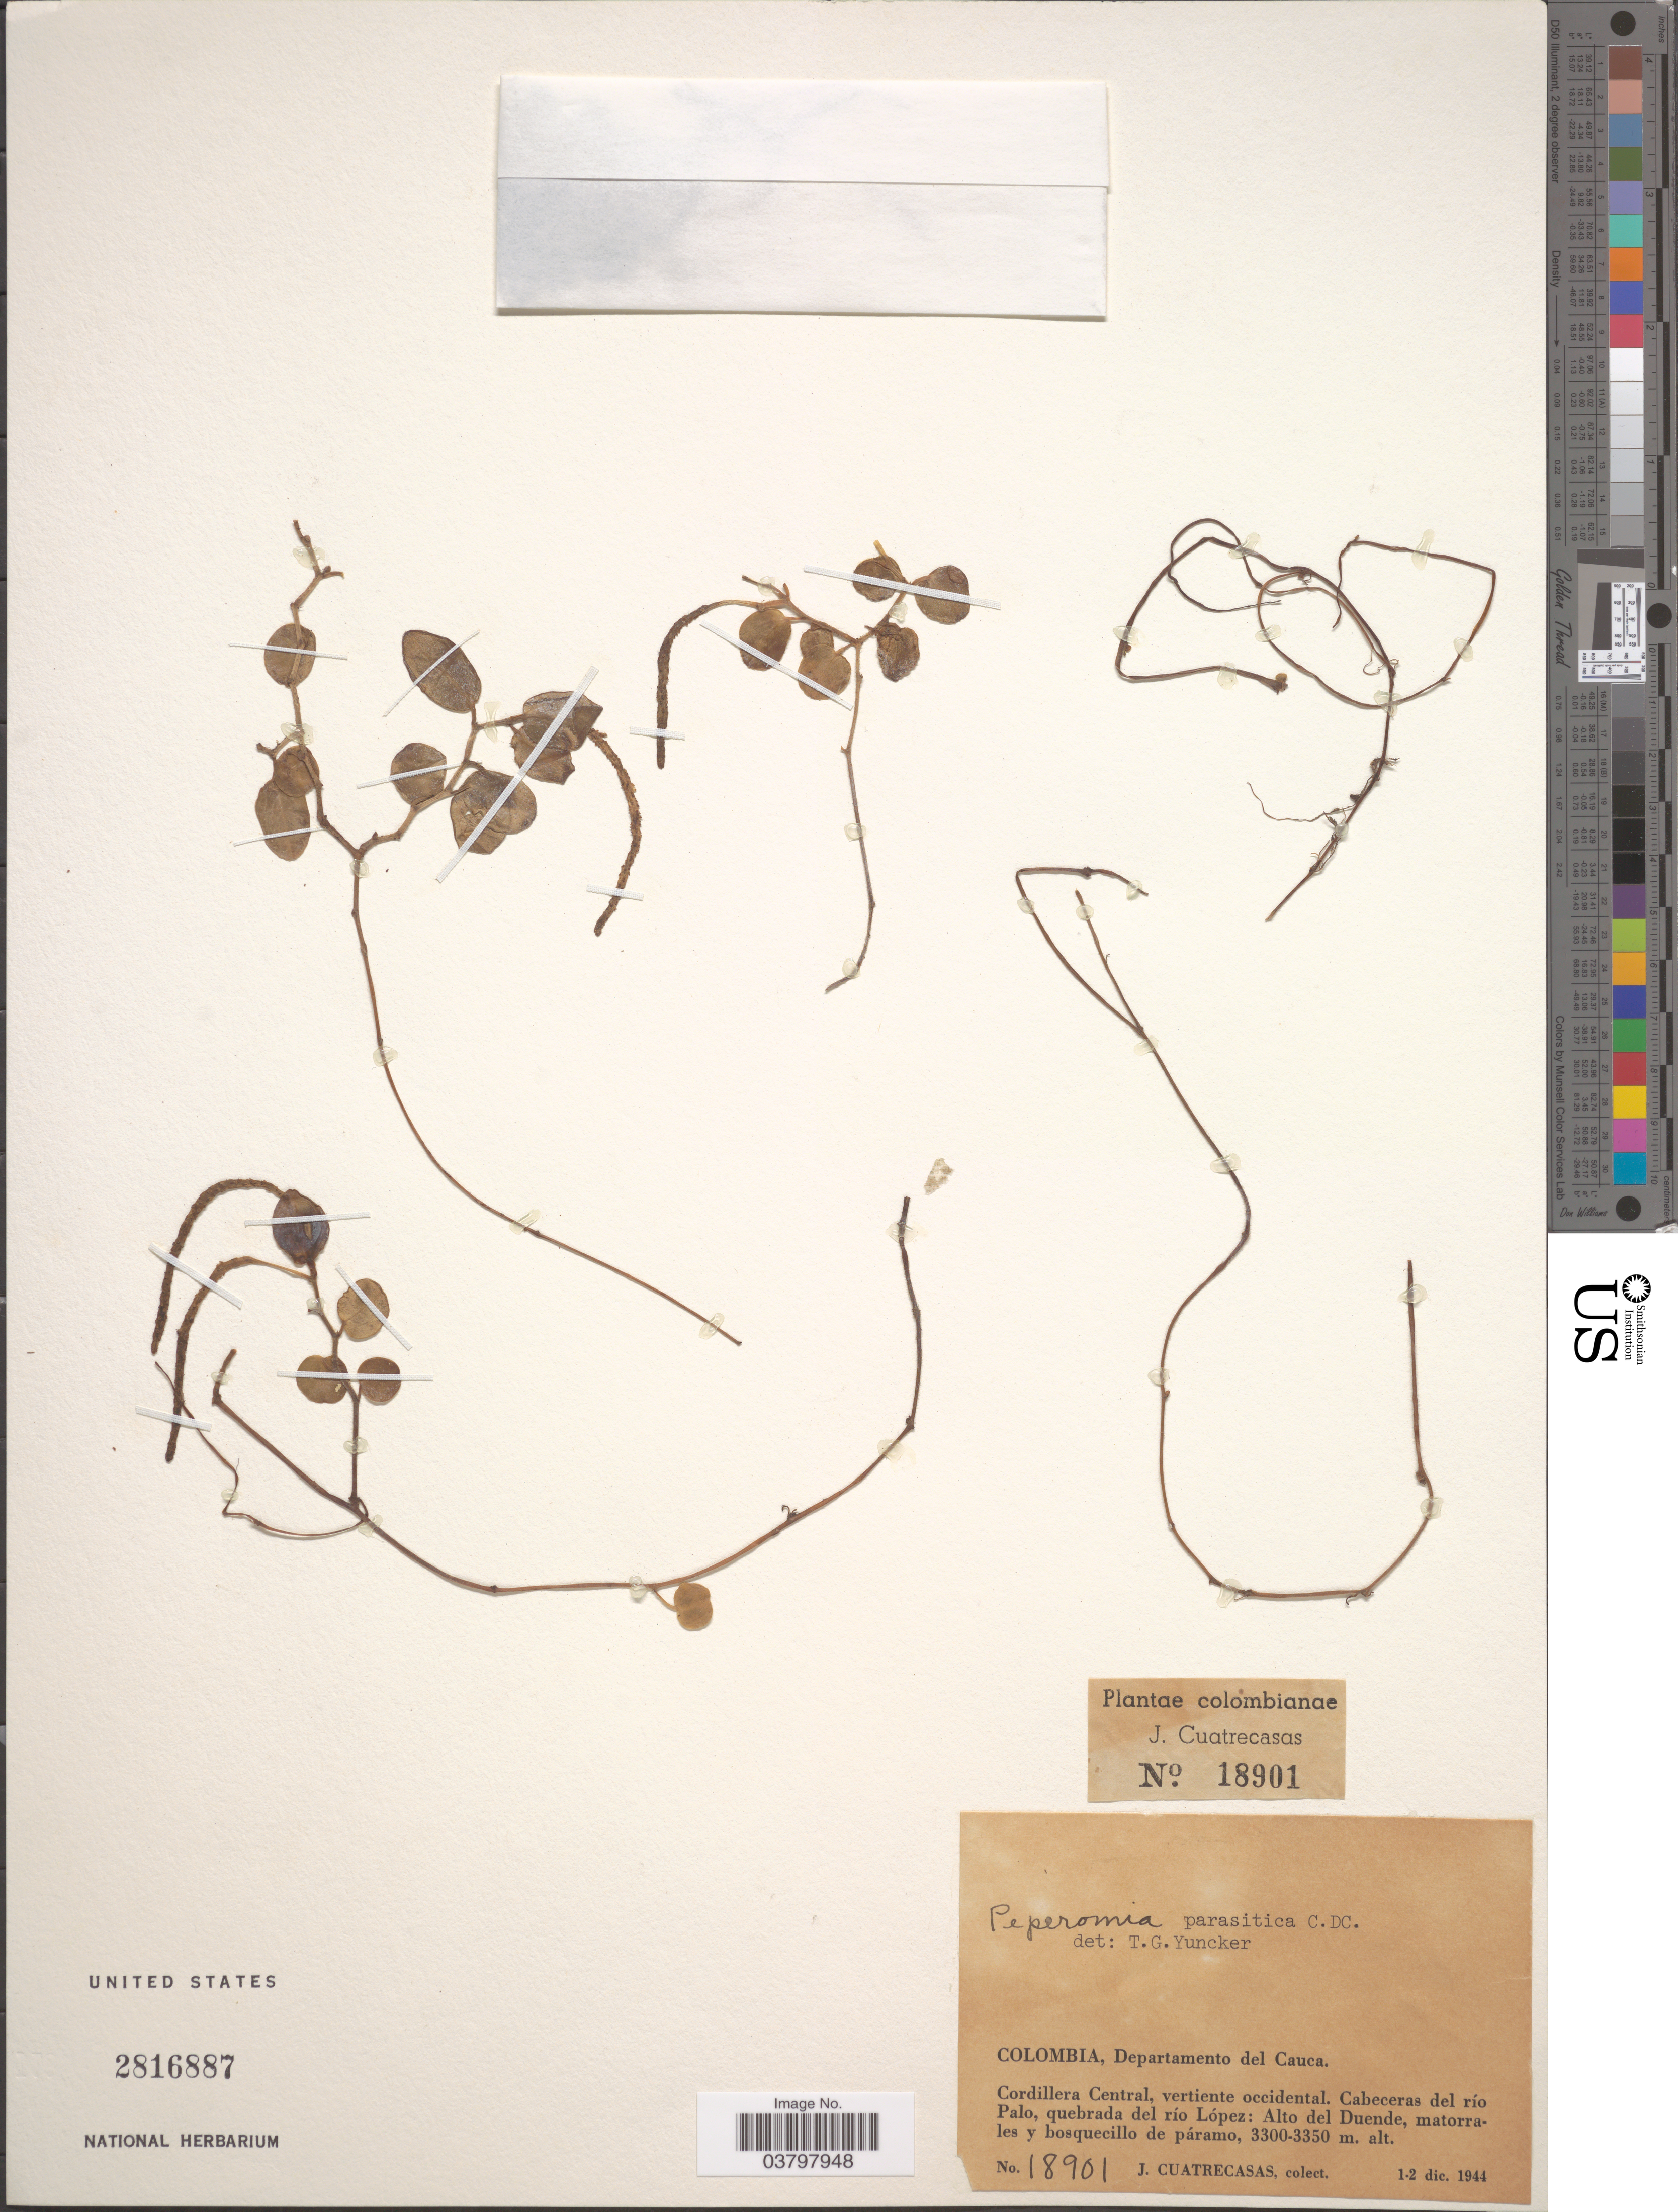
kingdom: Plantae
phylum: Tracheophyta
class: Magnoliopsida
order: Piperales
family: Piperaceae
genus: Peperomia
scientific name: Peperomia parasitica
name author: C. DC. in DC.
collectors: J. Cuatrecasas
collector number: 18901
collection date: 1944-12-01/1944-12-02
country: Colombia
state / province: Cauca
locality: Departamento del Cauca. Cordillera Central, vertiente occidental. Cabeceras del río Palo, quebrada del río López: Alto del Duende, matorrales y bosquecillo de páramo.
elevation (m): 3300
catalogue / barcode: US 2816887